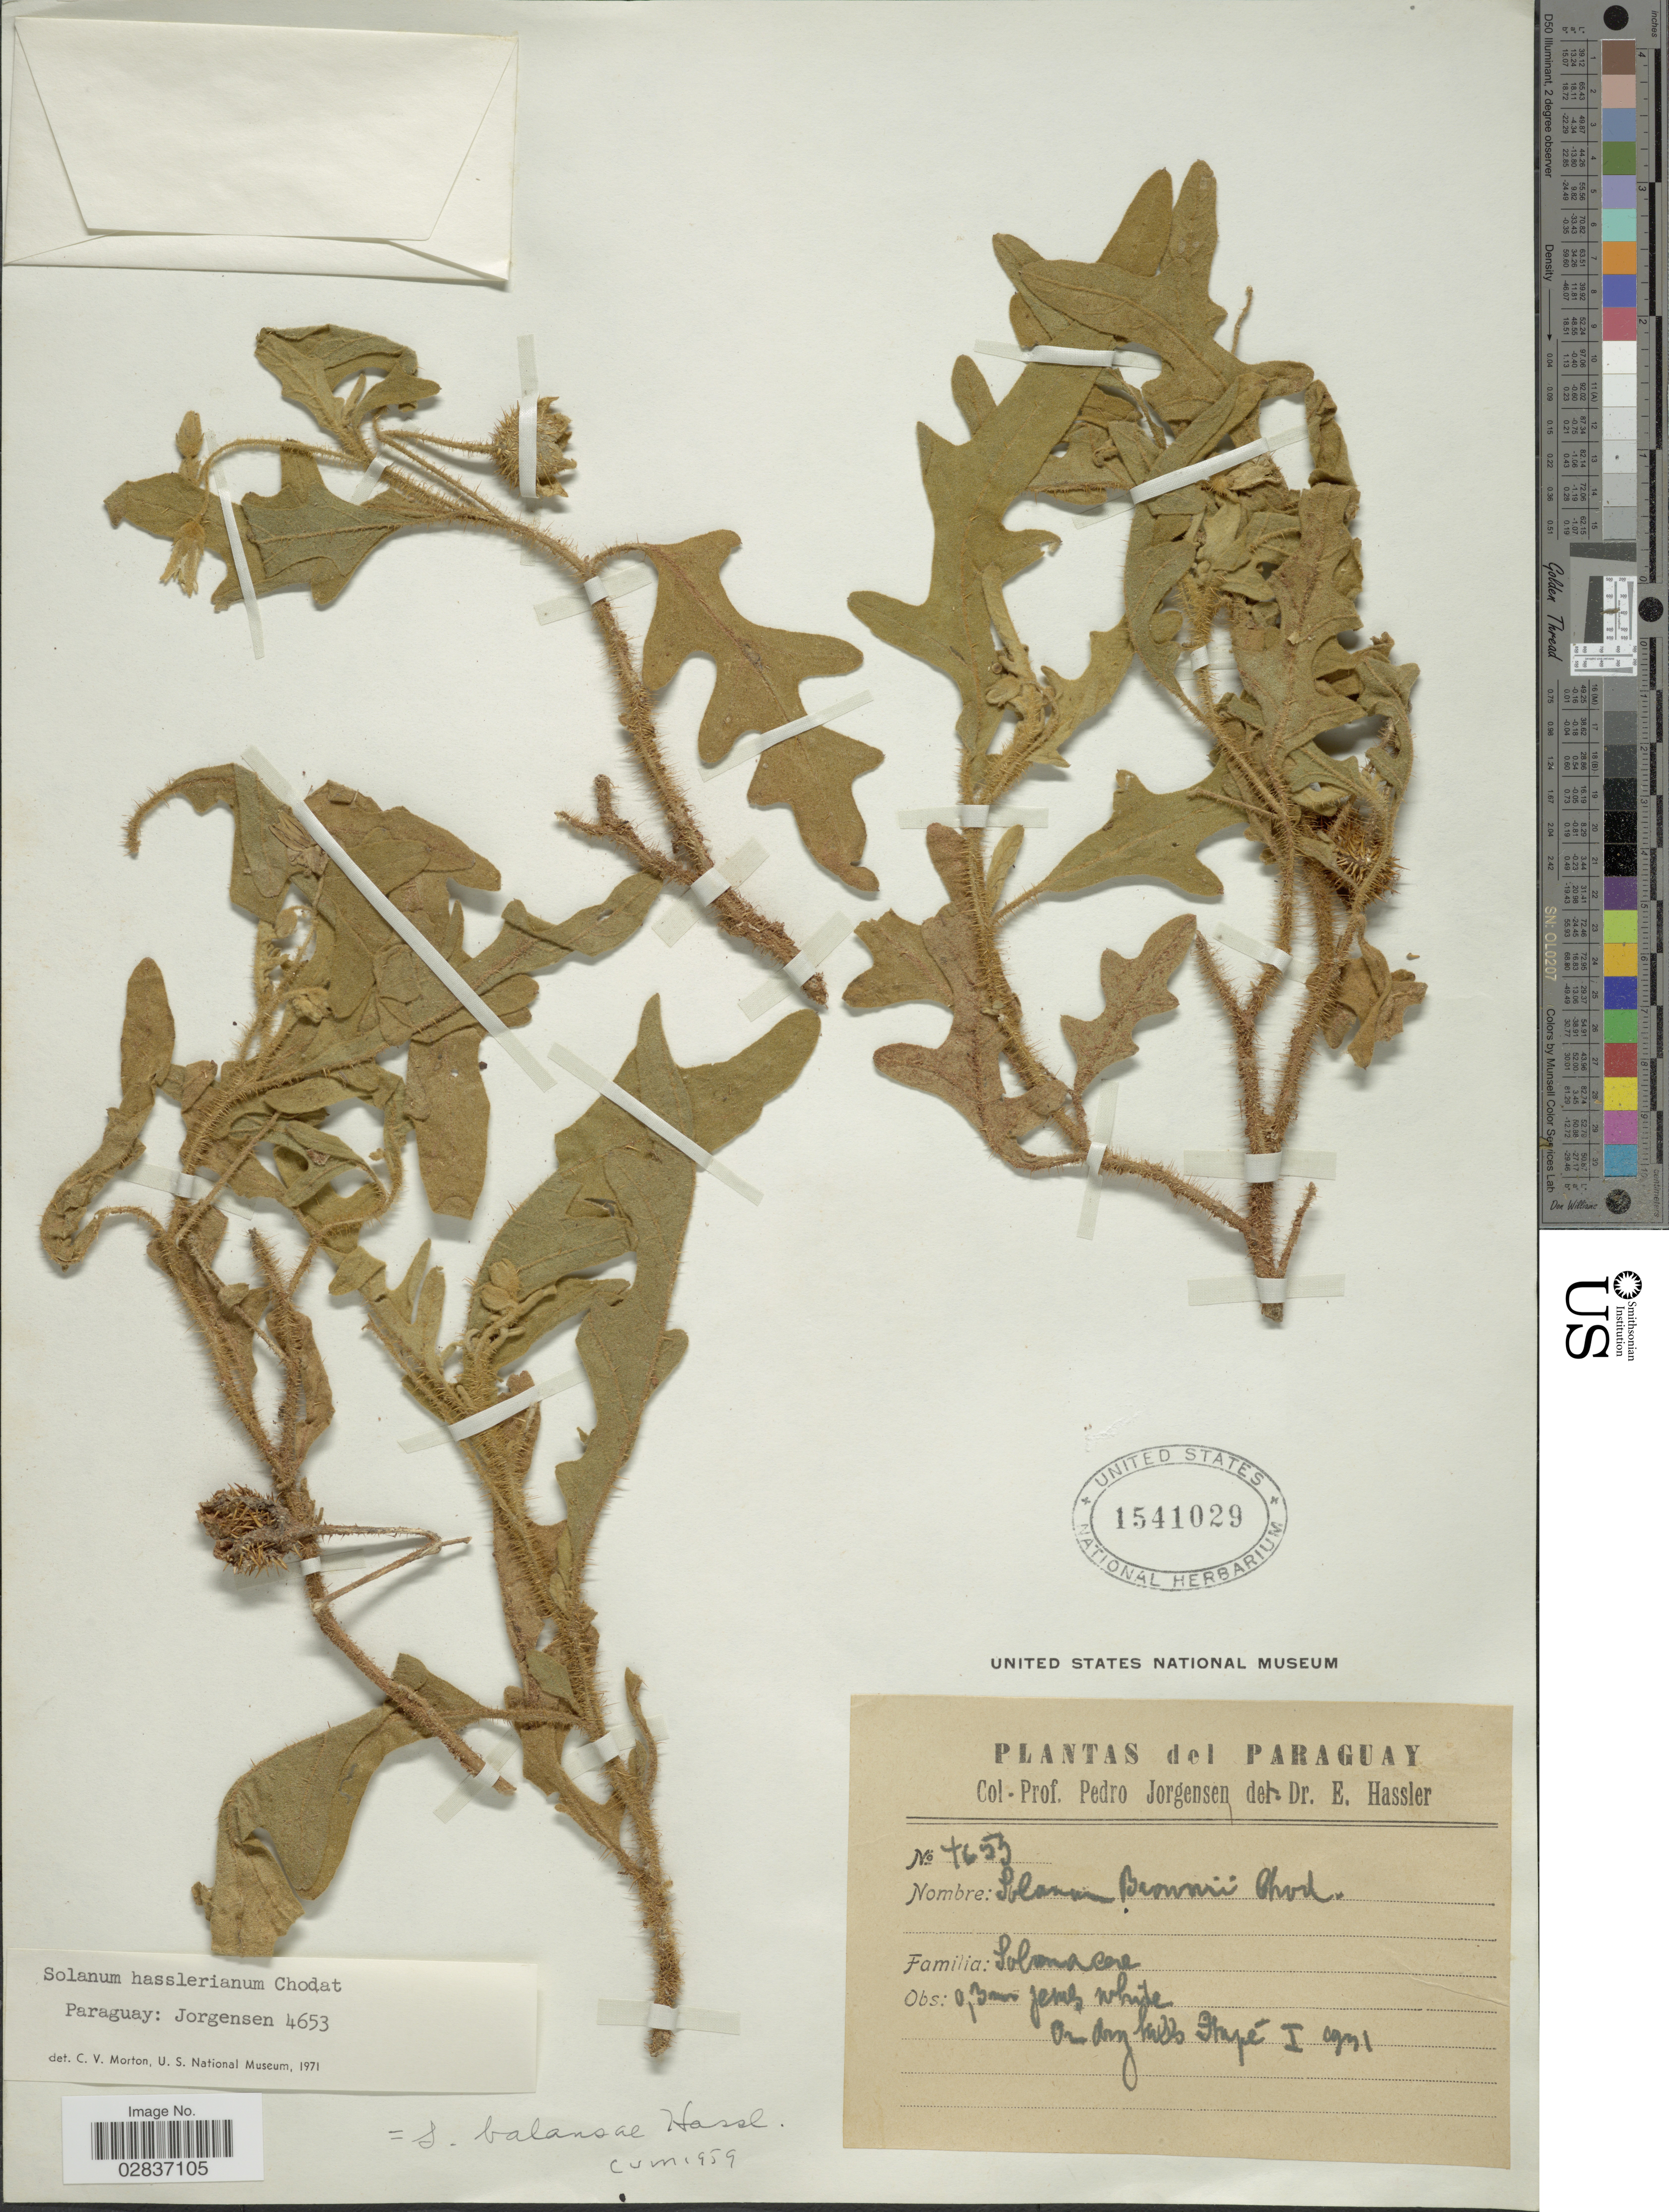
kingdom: Plantae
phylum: Tracheophyta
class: Magnoliopsida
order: Solanales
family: Solanaceae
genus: Solanum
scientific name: Solanum hasslerianum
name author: Chodat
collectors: P. Jörgensen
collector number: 4653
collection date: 1931-01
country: Paraguay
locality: On dry hills Itapé.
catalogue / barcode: US 1541029